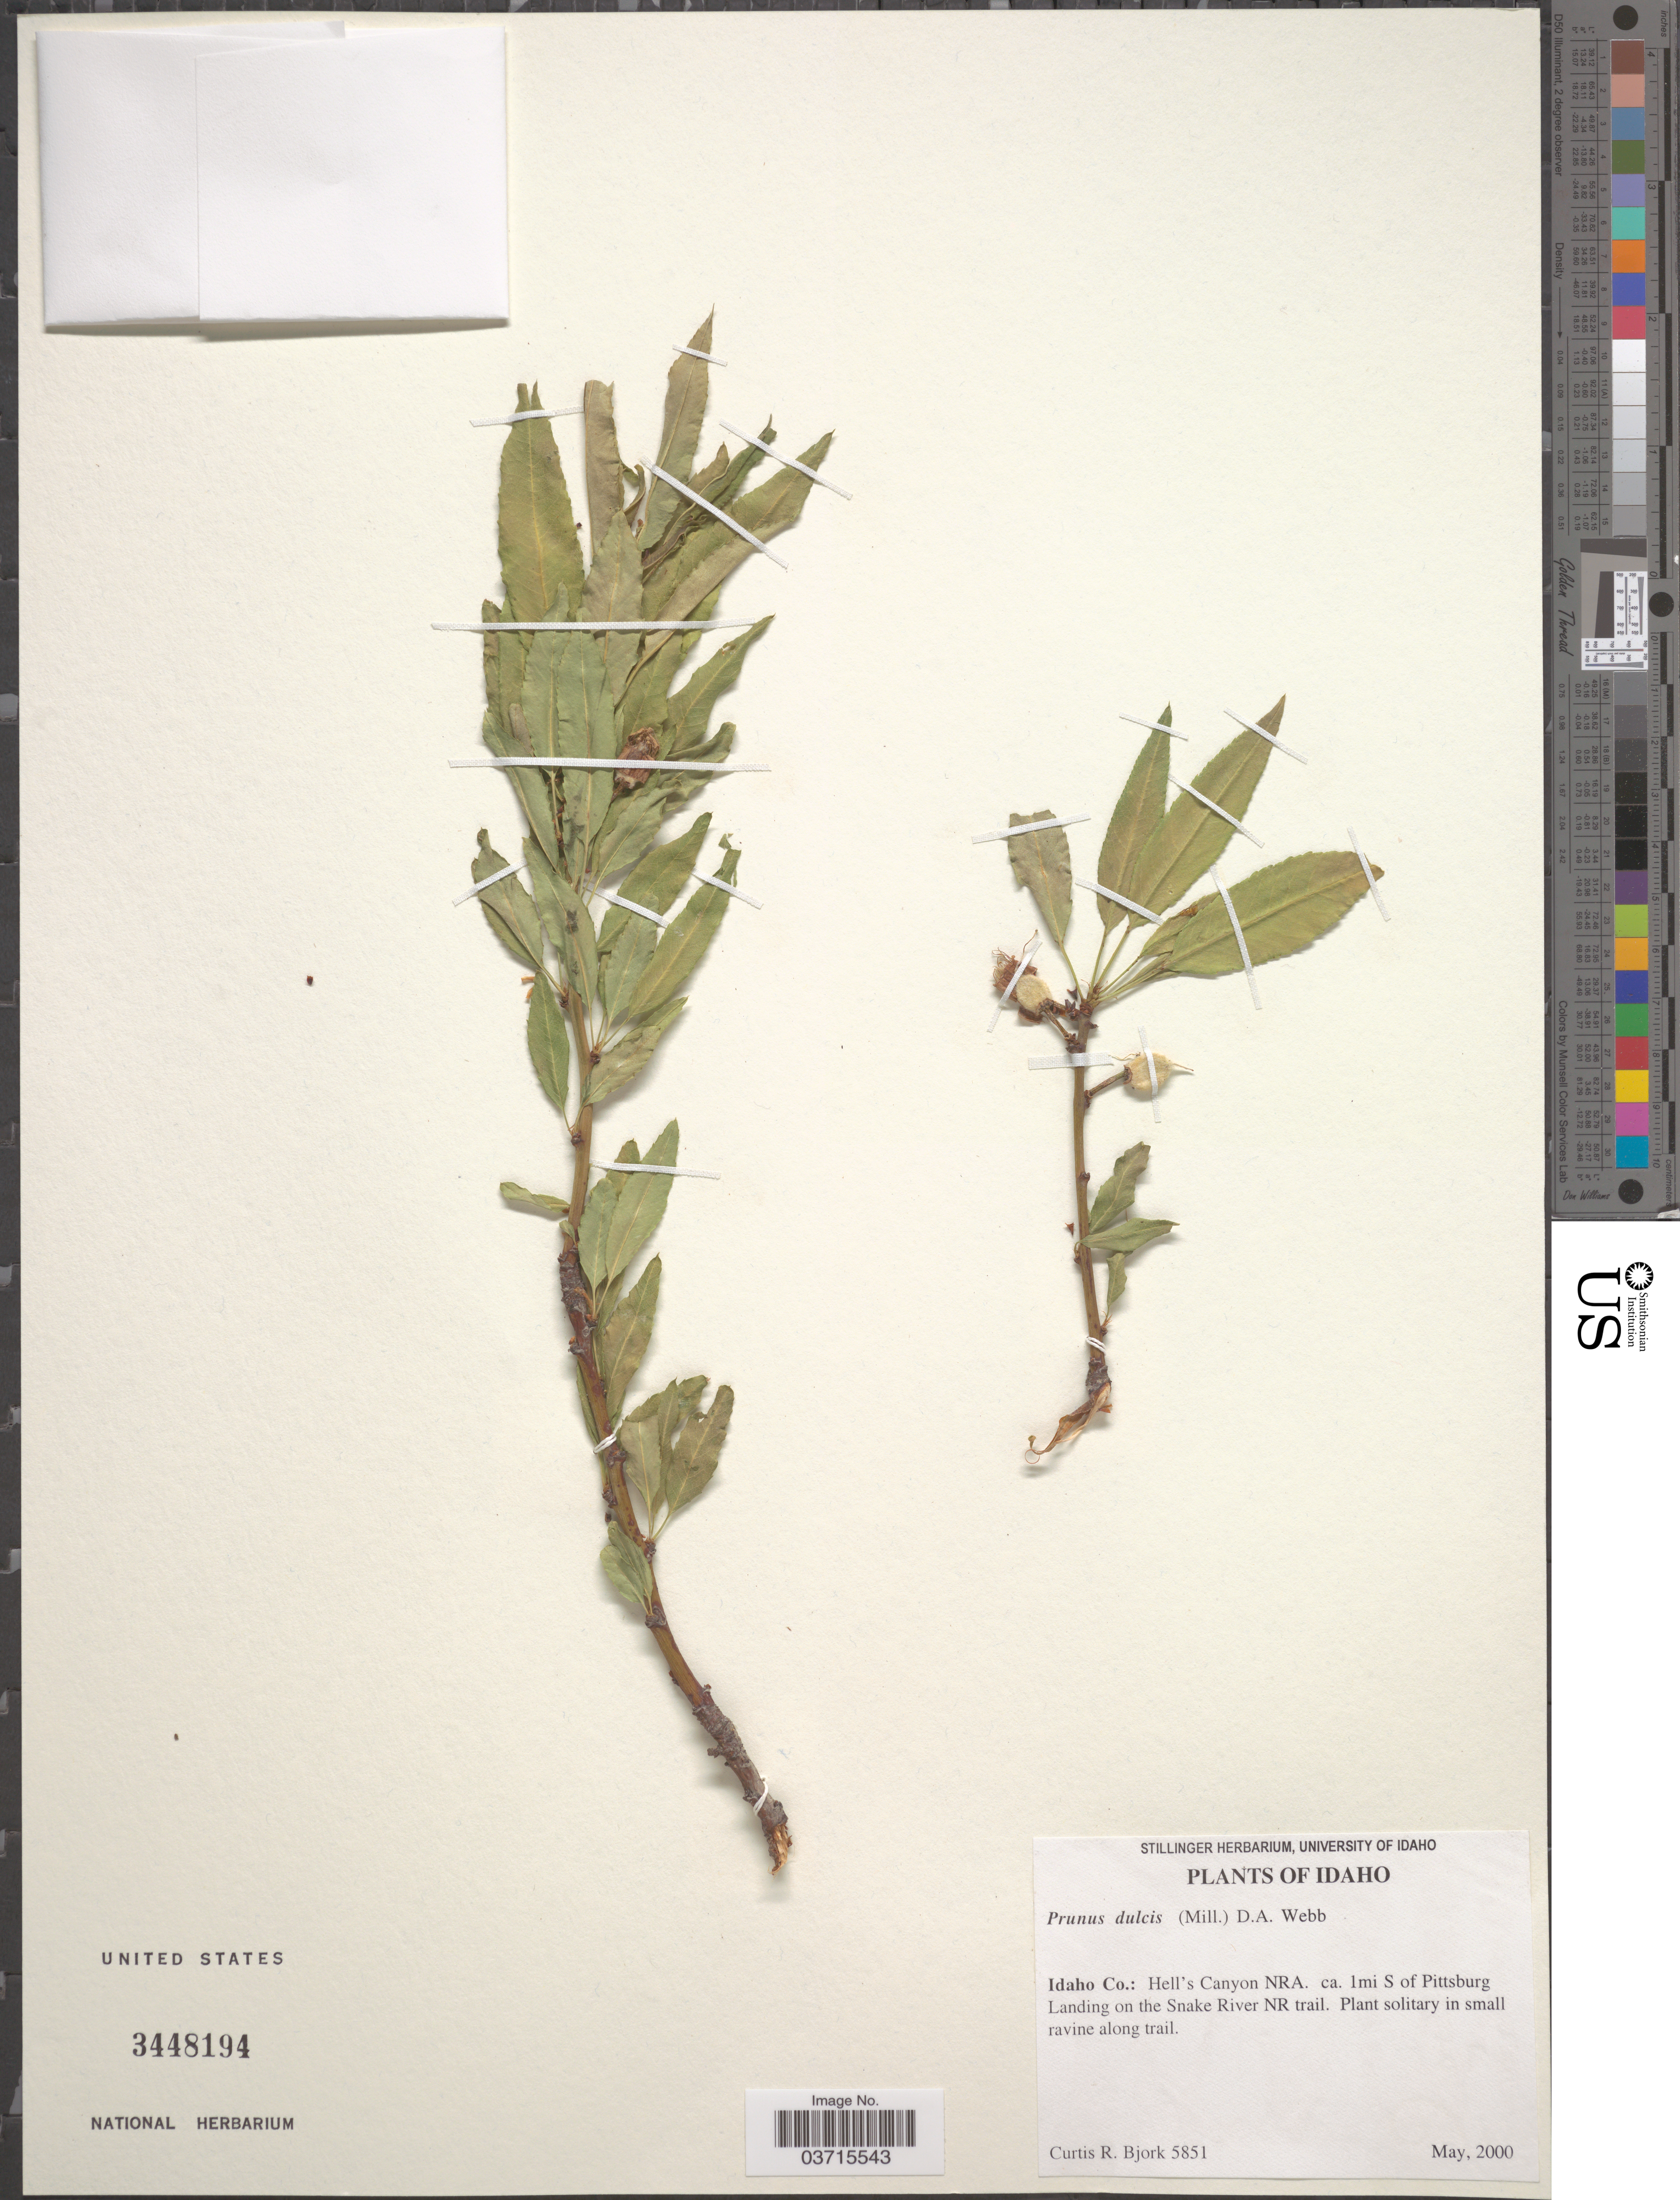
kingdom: Plantae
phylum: Tracheophyta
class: Magnoliopsida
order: Rosales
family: Rosaceae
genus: Prunus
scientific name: Prunus dulcis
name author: (Mill.) D.A. Webb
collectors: C. Bjork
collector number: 5851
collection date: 2000-05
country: United States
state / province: Idaho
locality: Idaho Co.: Hell's Canyon NRA. ca. 1 mi S of Pittsburg Landing on the Snake River NR trail.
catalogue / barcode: US 3448194